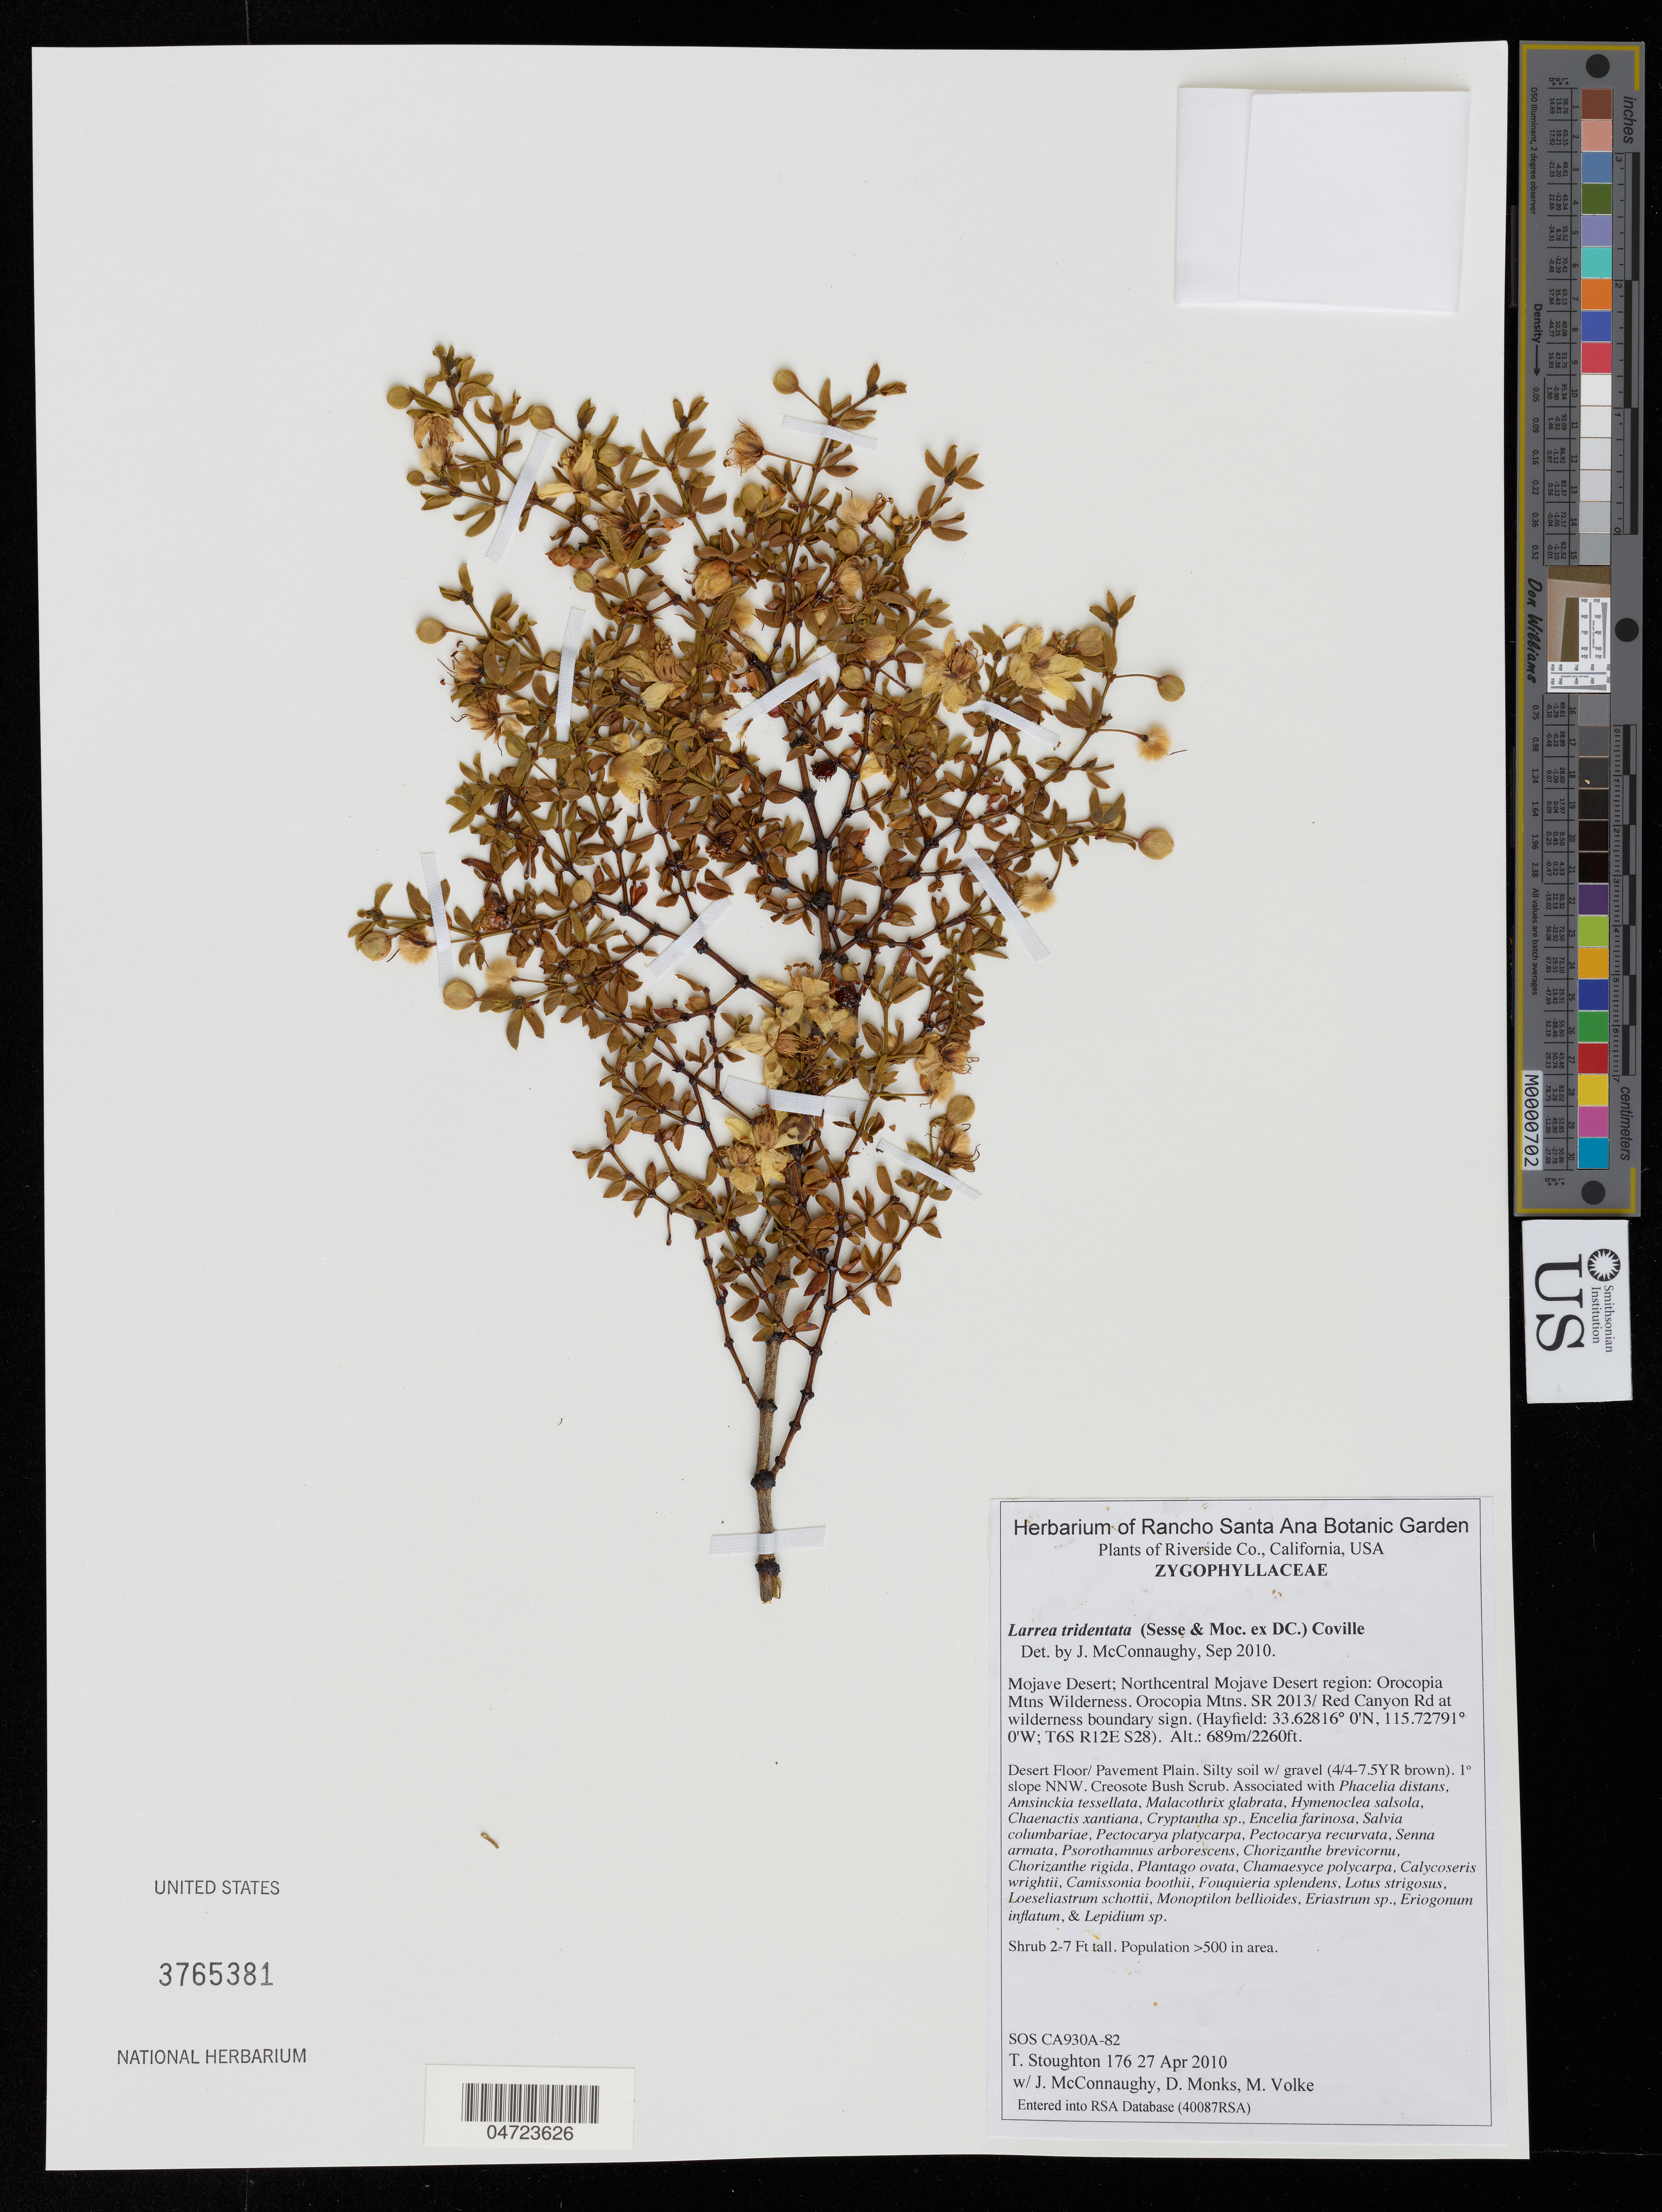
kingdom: Plantae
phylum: Tracheophyta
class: Magnoliopsida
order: Zygophyllales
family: Zygophyllaceae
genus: Larrea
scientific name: Larrea tridentata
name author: (Sessé & Moc. ex DC.) Coville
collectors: T. Stoughton, J. McConnaughy, D. Monks & M. Volke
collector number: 176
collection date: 2010-04-27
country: United States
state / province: California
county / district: Riverside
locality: Riverside Co. Mojave Desert; Northcentral Mojave Desert region: Orocopia Mtns Wilderness. Orocopia Mtns. SR 2013/ Red Canyon Rd at wilderness boundary sign. (Hayfield: T6S R12E S28).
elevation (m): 689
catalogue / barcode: US 3765381